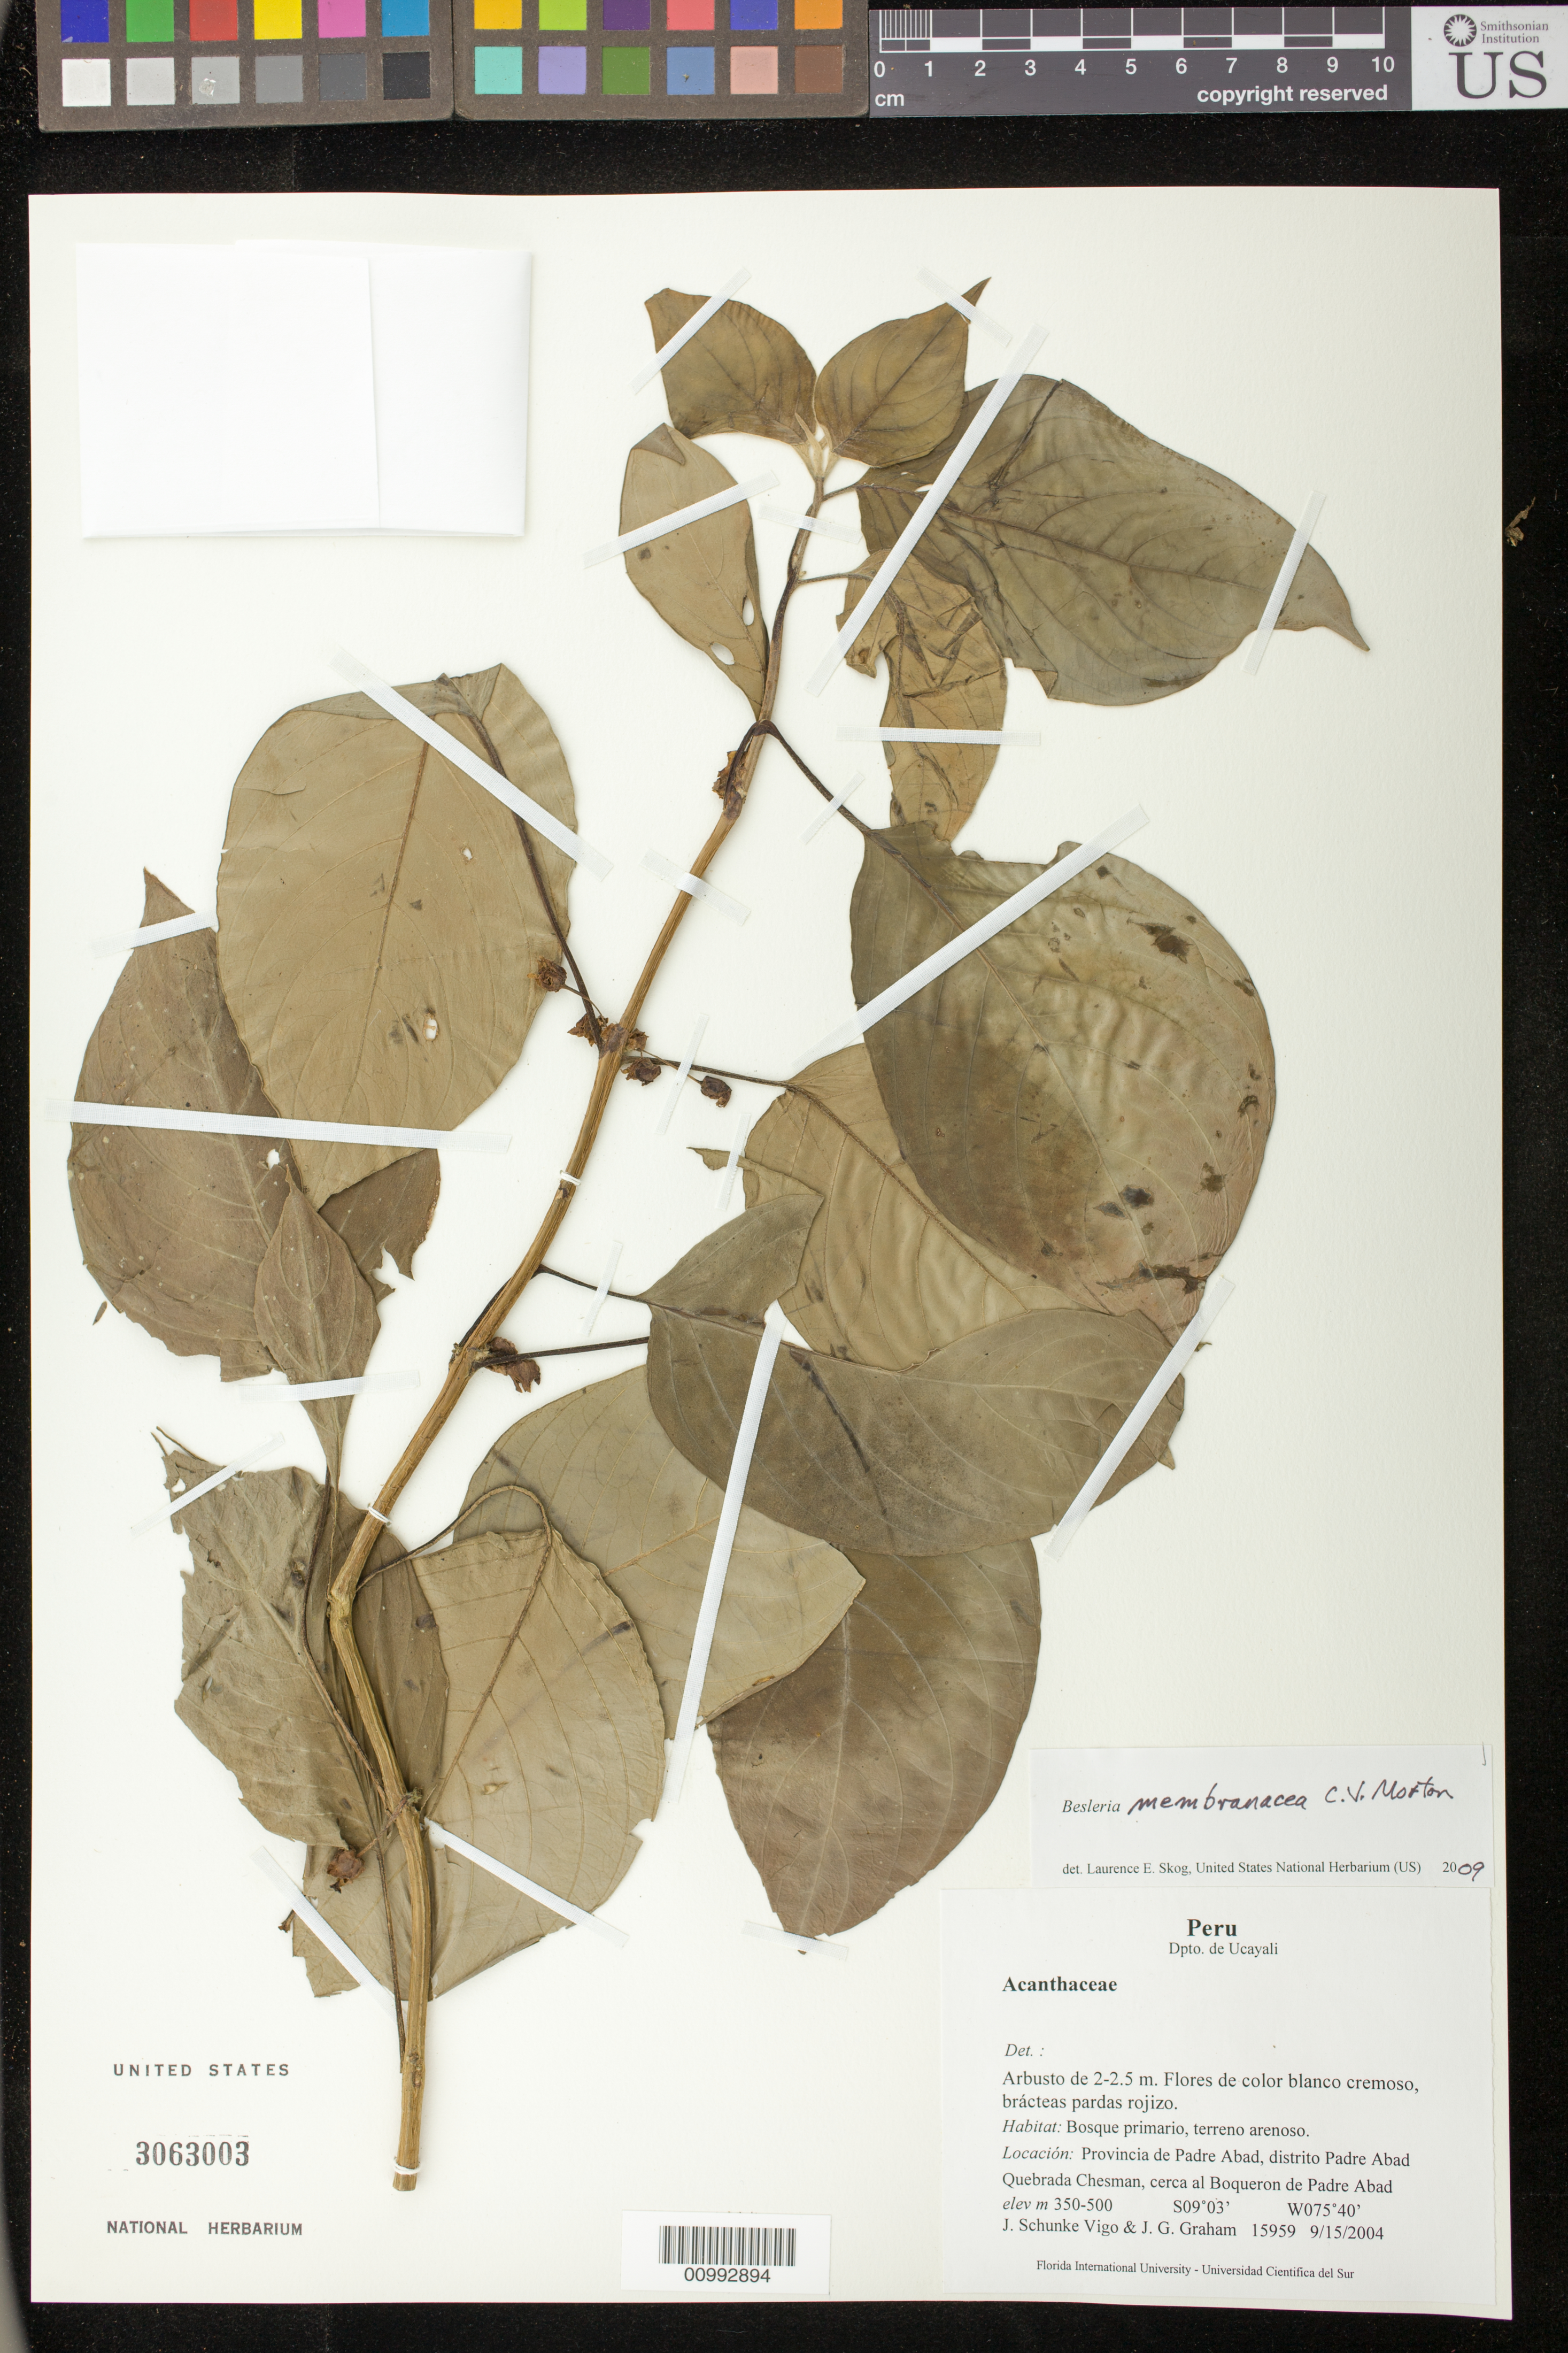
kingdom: Plantae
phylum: Tracheophyta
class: Magnoliopsida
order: Lamiales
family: Gesneriaceae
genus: Besleria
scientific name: Besleria membranacea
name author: C.V. Morton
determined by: Skog, Laurence E.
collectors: J. Schunke Vigo & J. G. Graham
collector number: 15959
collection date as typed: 15 Sep 2004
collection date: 2004-09-15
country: Peru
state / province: Ucayali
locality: Provincia de Padre Abad, distrito Padre Abad. Quebrada Chesman, cerca al Boqueron de Padre Abad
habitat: Bosque primario, terreno arenoso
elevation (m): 350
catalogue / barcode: US 3063003